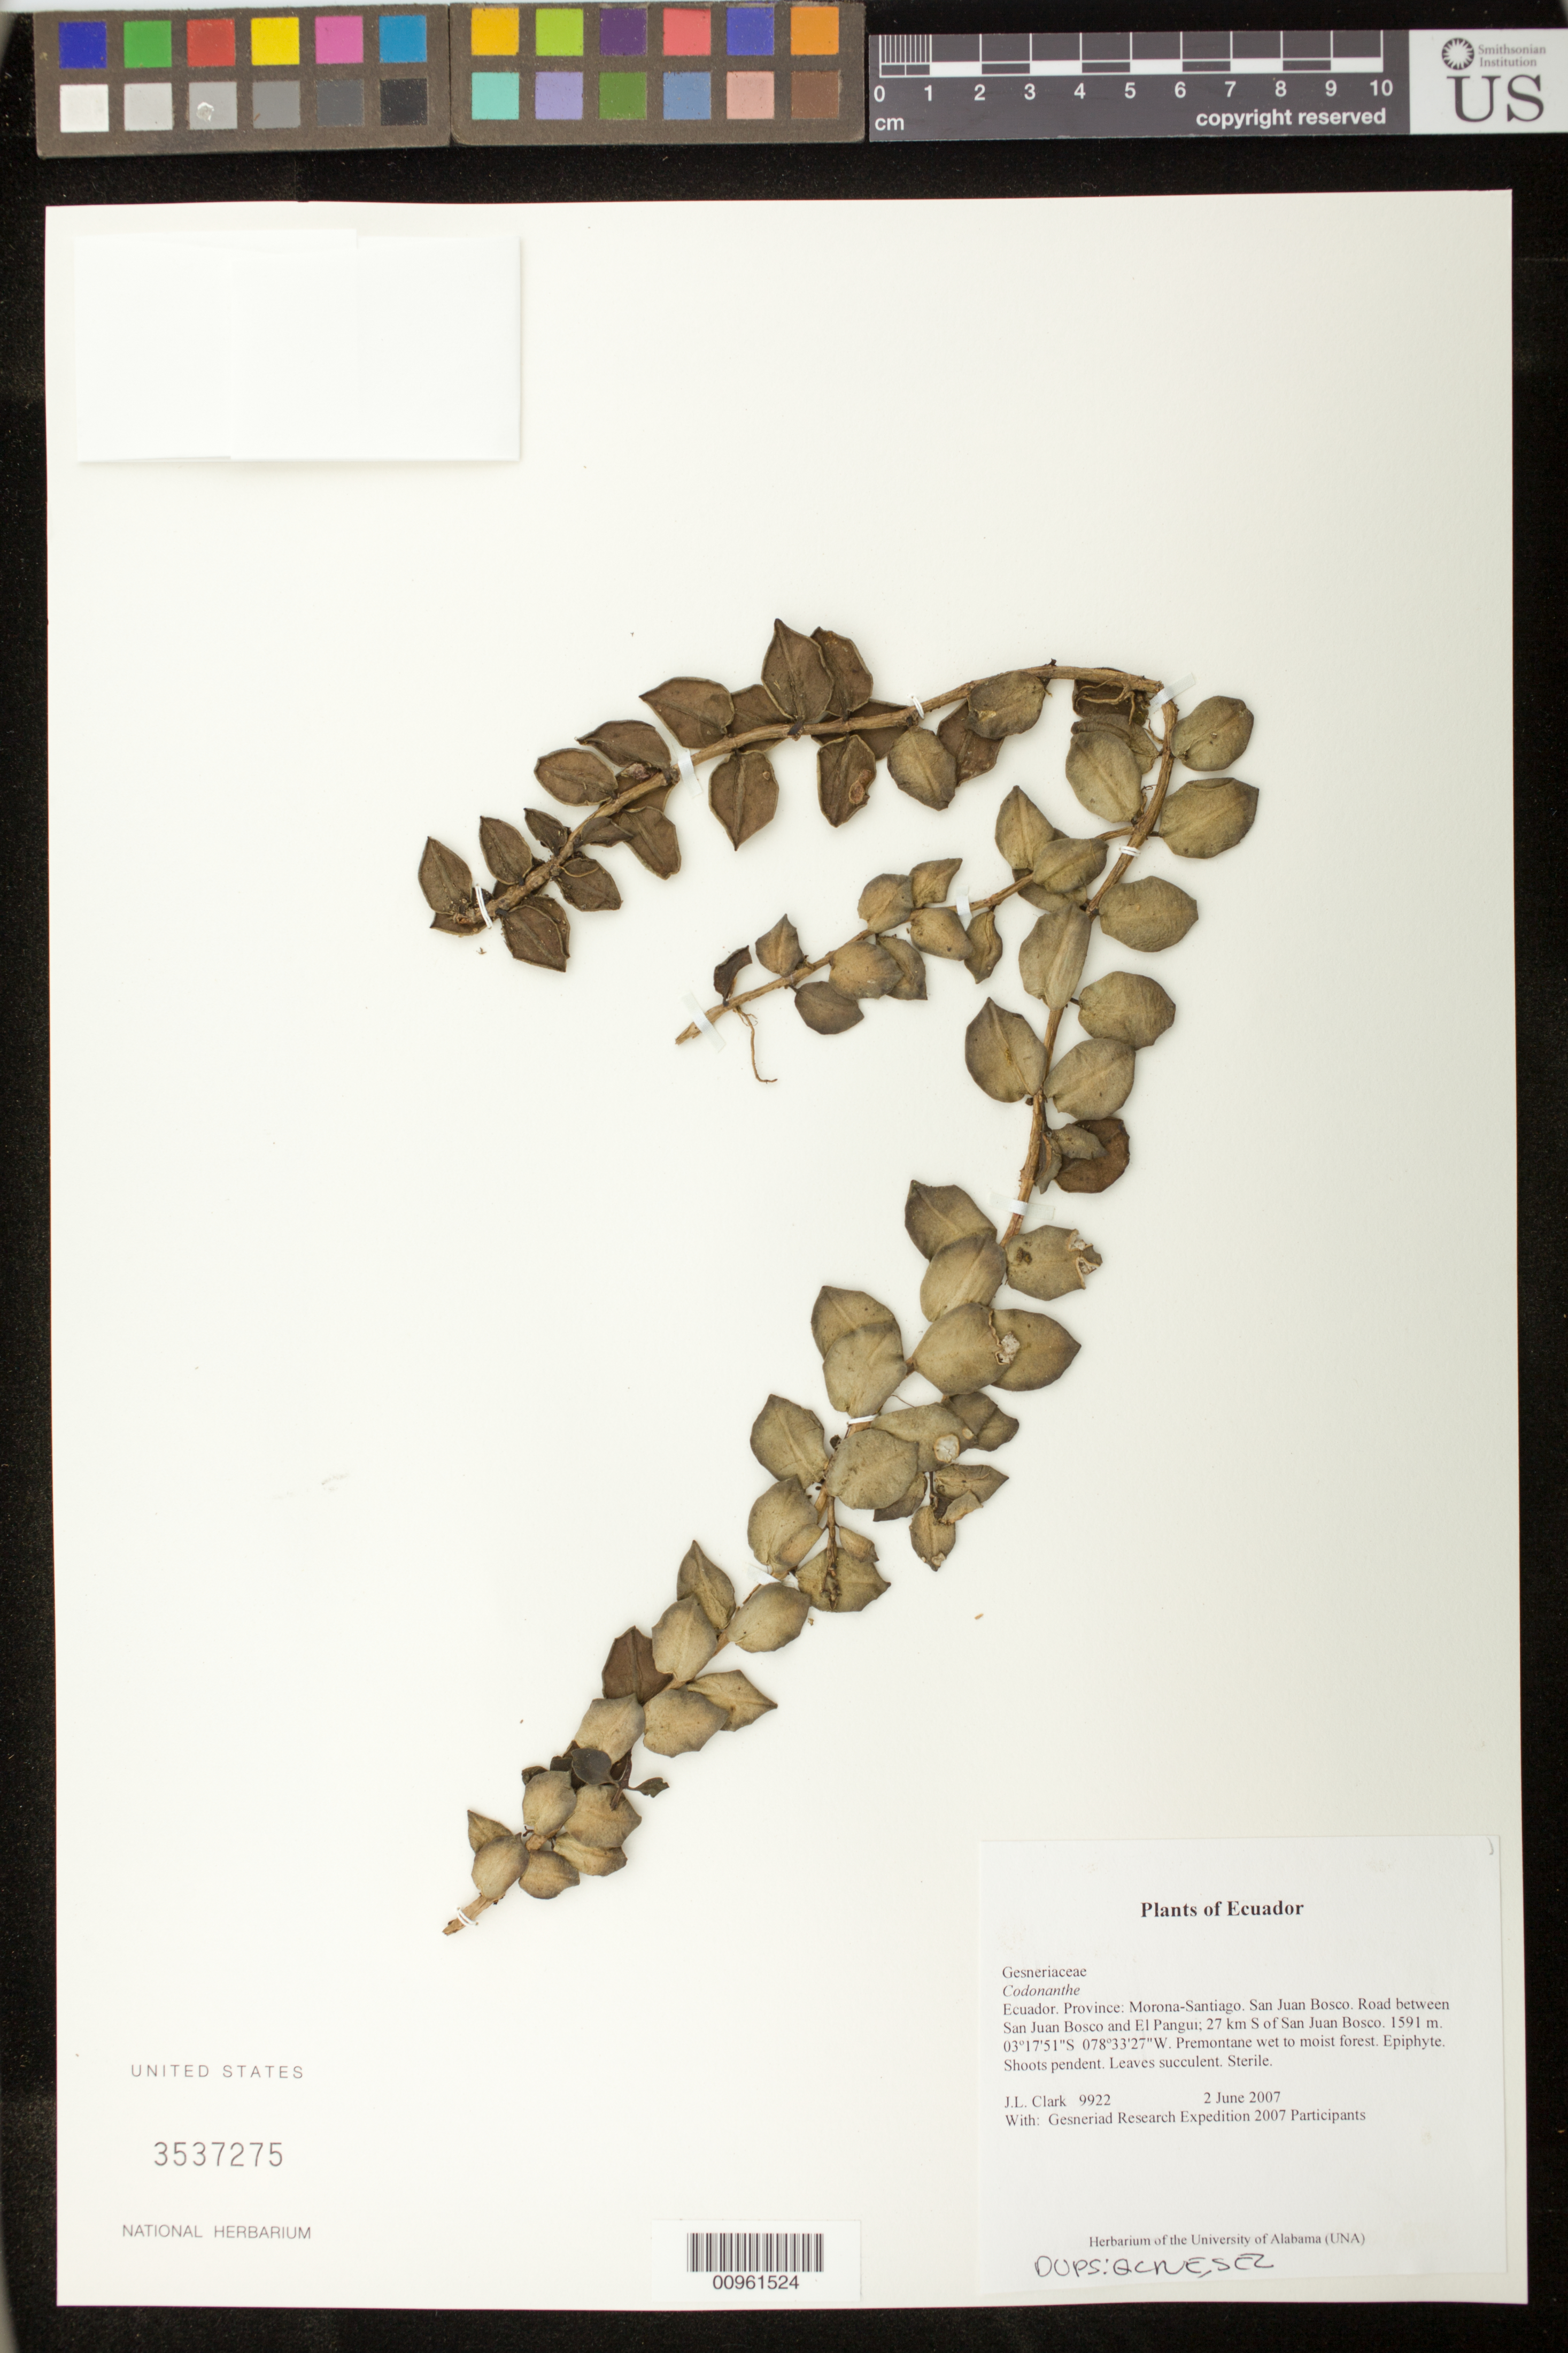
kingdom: Plantae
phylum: Tracheophyta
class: Magnoliopsida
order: Lamiales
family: Gesneriaceae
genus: Codonanthe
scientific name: Codonanthe sp.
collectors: J. L. Clark & Gesneriad Research Expedition 2007 Participants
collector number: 9922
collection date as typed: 02 Jun 2007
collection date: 2007-06-02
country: Ecuador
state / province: Morona-Santiago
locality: San Juan Bosco. Road between San Juan Bosco and El Pangui; 27 km S of San Juan Bosco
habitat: Premontane wet to moist forest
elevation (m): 1591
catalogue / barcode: US 3537275